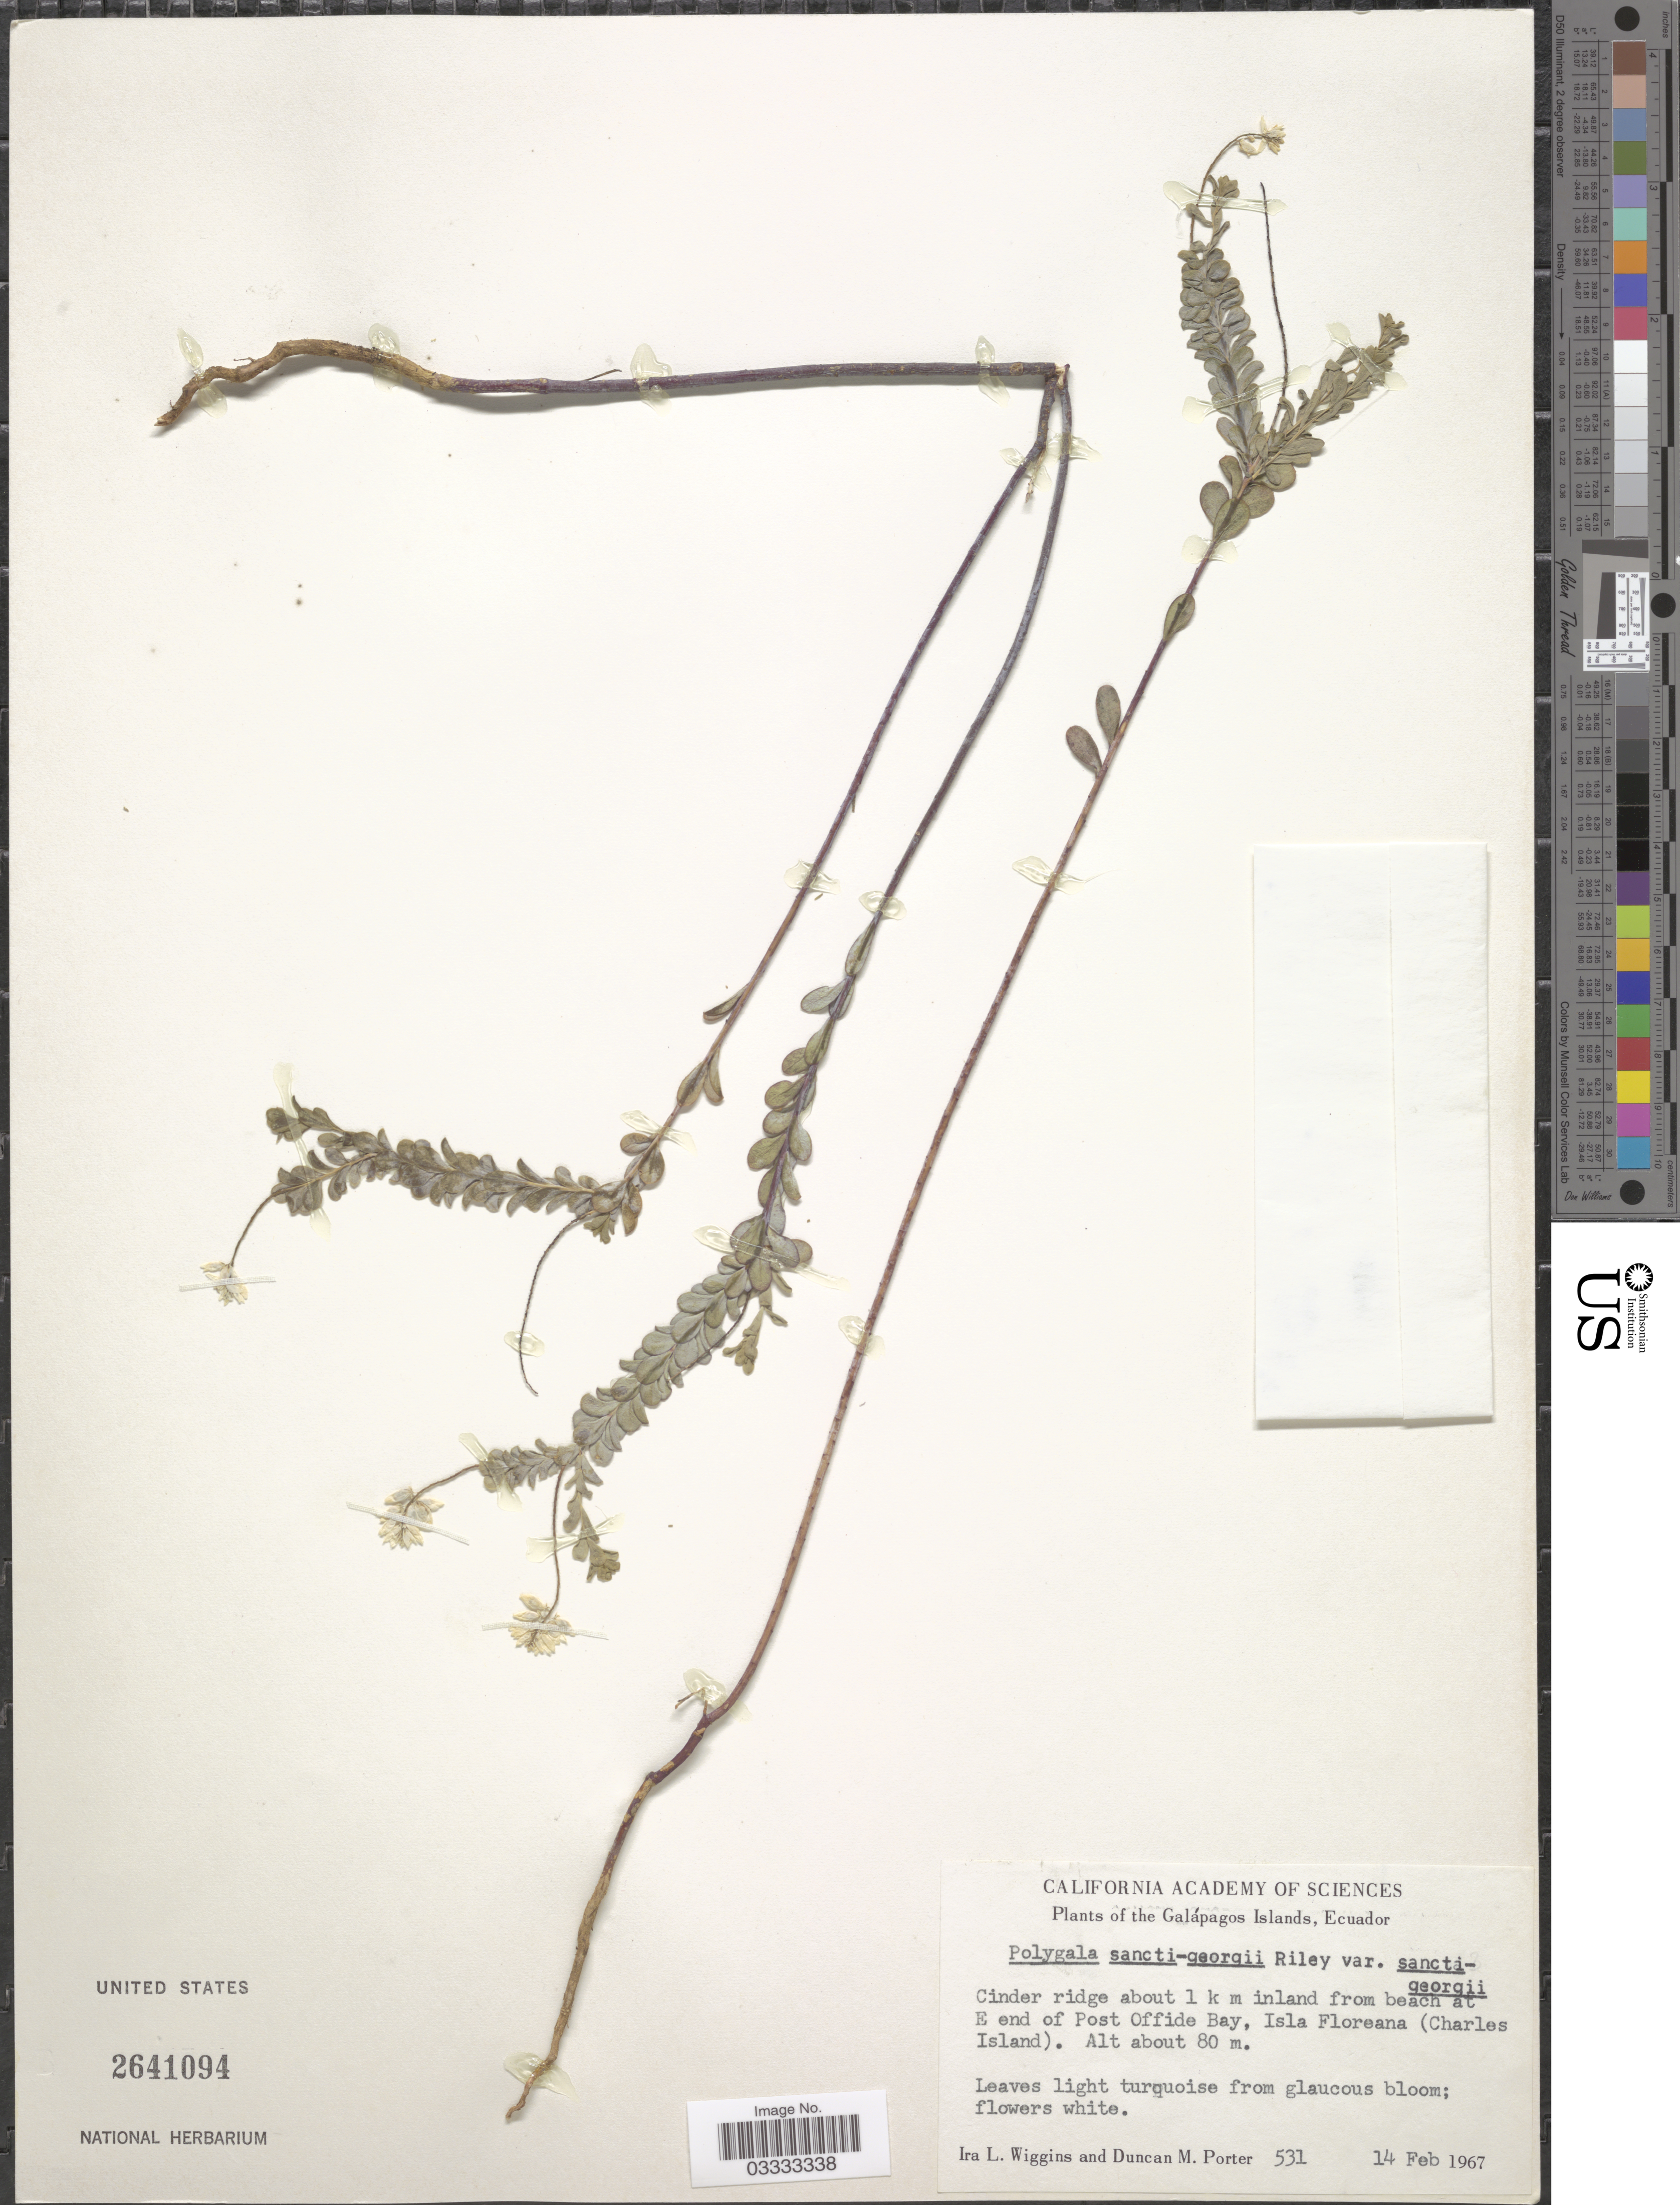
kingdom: Plantae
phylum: Tracheophyta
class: Magnoliopsida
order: Fabales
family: Polygalaceae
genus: Polygala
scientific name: Polygala anderssonii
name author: B.L. Rob.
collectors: I. L. Wiggins & D. M. Porter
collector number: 531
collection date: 1967-02-14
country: Ecuador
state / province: Colón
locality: Galápagos Islands. Cinder ridge about 1 k m inland from beach at E end of Post Offide Bay, Isla Floreana (Charles Island).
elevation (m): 80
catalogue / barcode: US 2641094